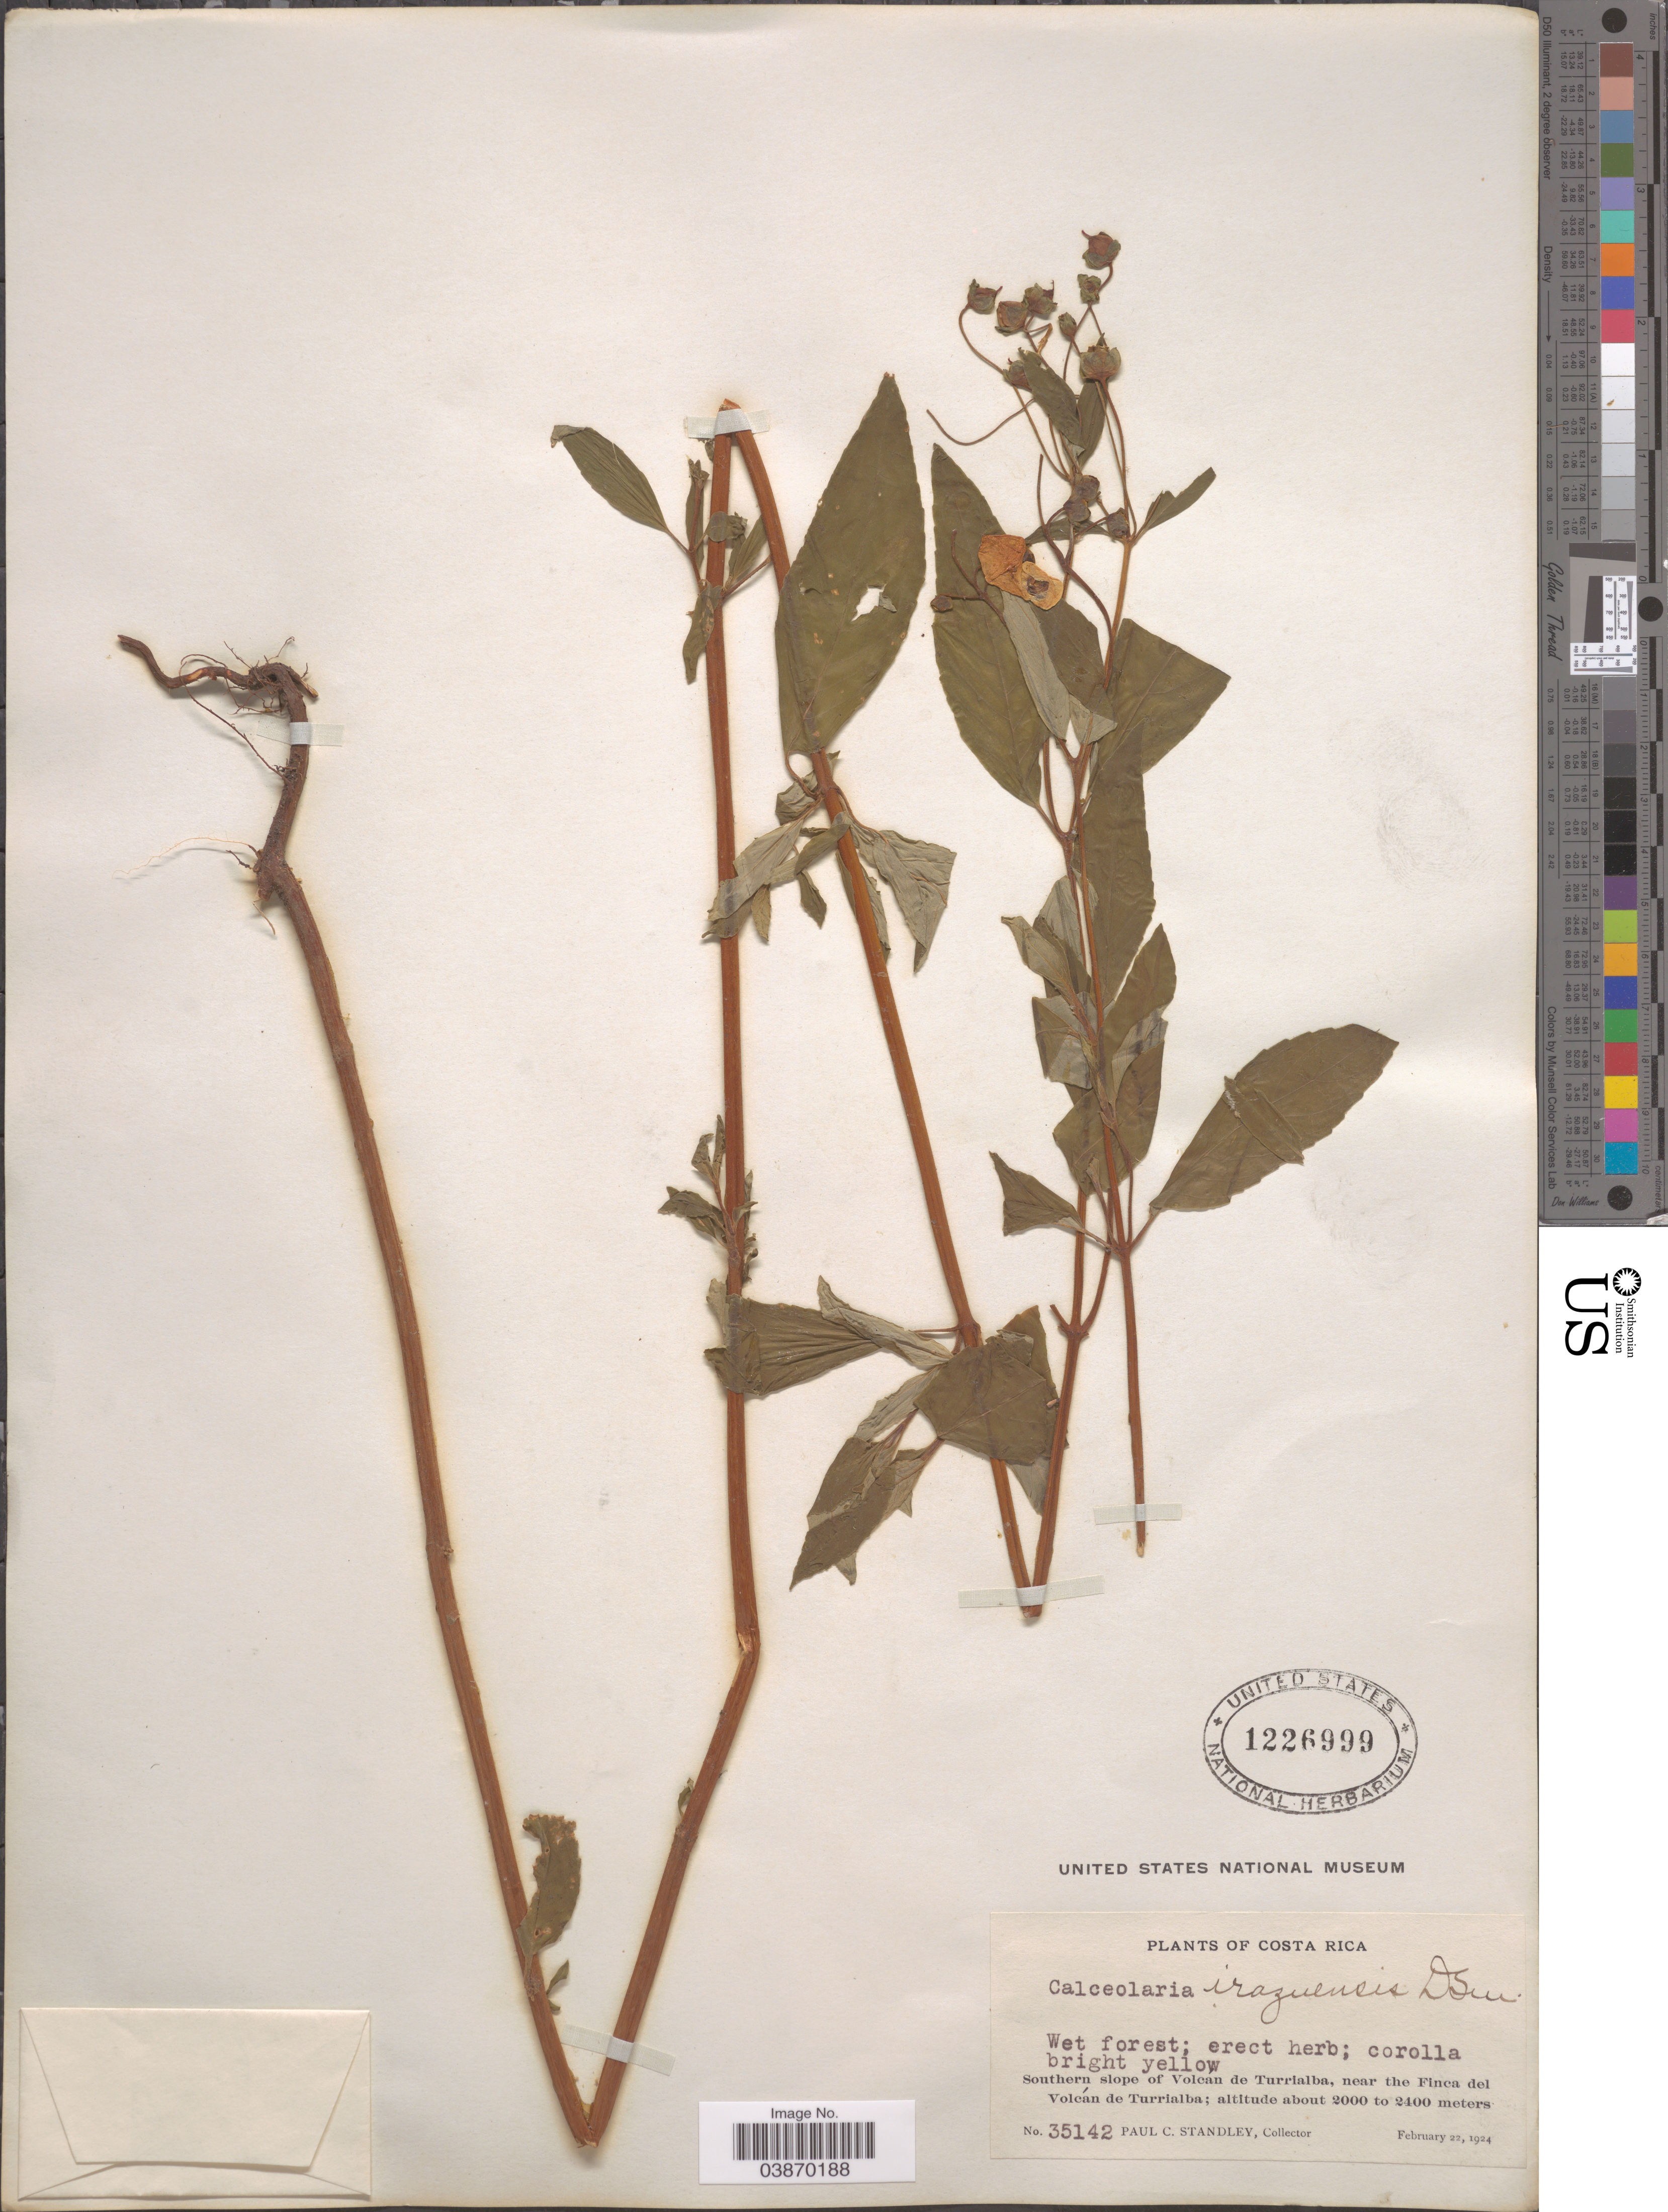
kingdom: Plantae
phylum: Tracheophyta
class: Magnoliopsida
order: Lamiales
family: Calceolariaceae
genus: Calceolaria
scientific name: Calceolaria irazuensis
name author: Donn. Sm.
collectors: P. C. Standley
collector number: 35142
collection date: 1924-02-22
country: Costa Rica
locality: Southern slope of Volcan de Turrialba, near the Finca del Volcán de Turrialba.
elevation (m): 2000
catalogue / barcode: US 1226999